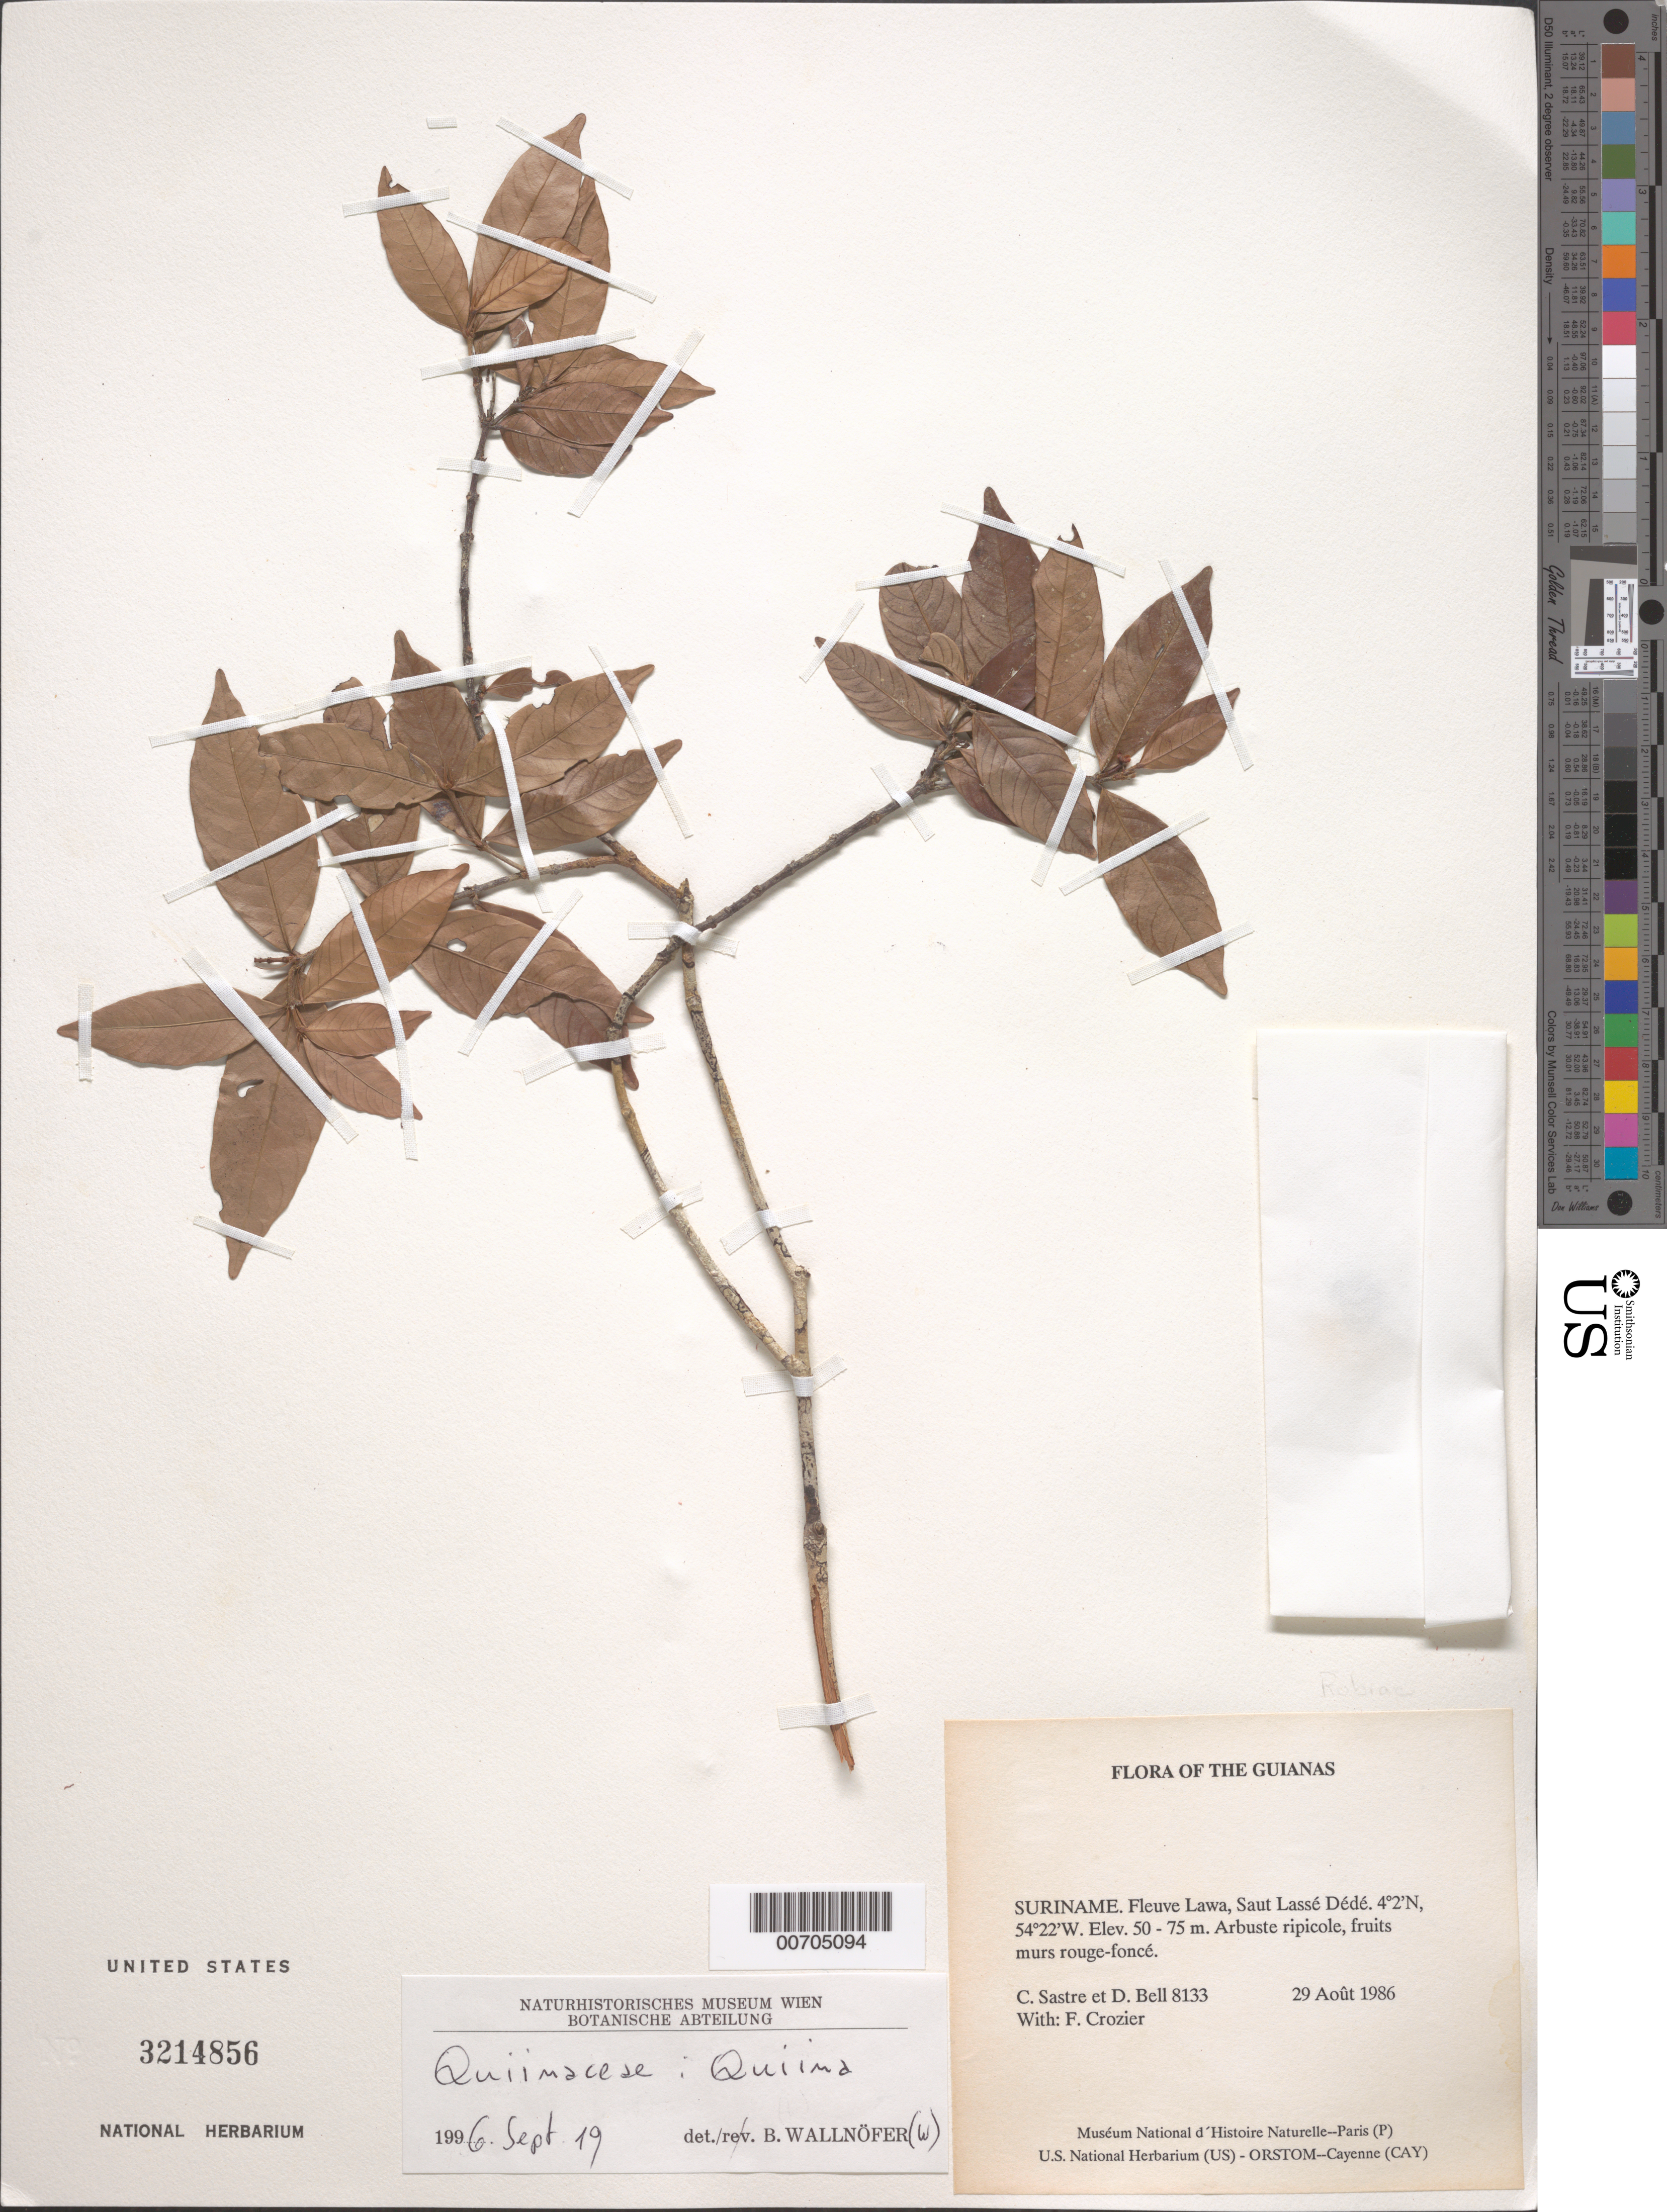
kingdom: Plantae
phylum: Tracheophyta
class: Magnoliopsida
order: Malpighiales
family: Quiinaceae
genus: Quiina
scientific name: Quiina sp.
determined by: Wallnöfer, B.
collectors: C. H. L. Sastre, D. A. Bell & F. Crozier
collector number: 8133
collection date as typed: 29 August 1986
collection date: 1986-08-29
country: Suriname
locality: Fleuve Lawa, Saut Lassé Dédé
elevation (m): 50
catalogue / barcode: US 3214856